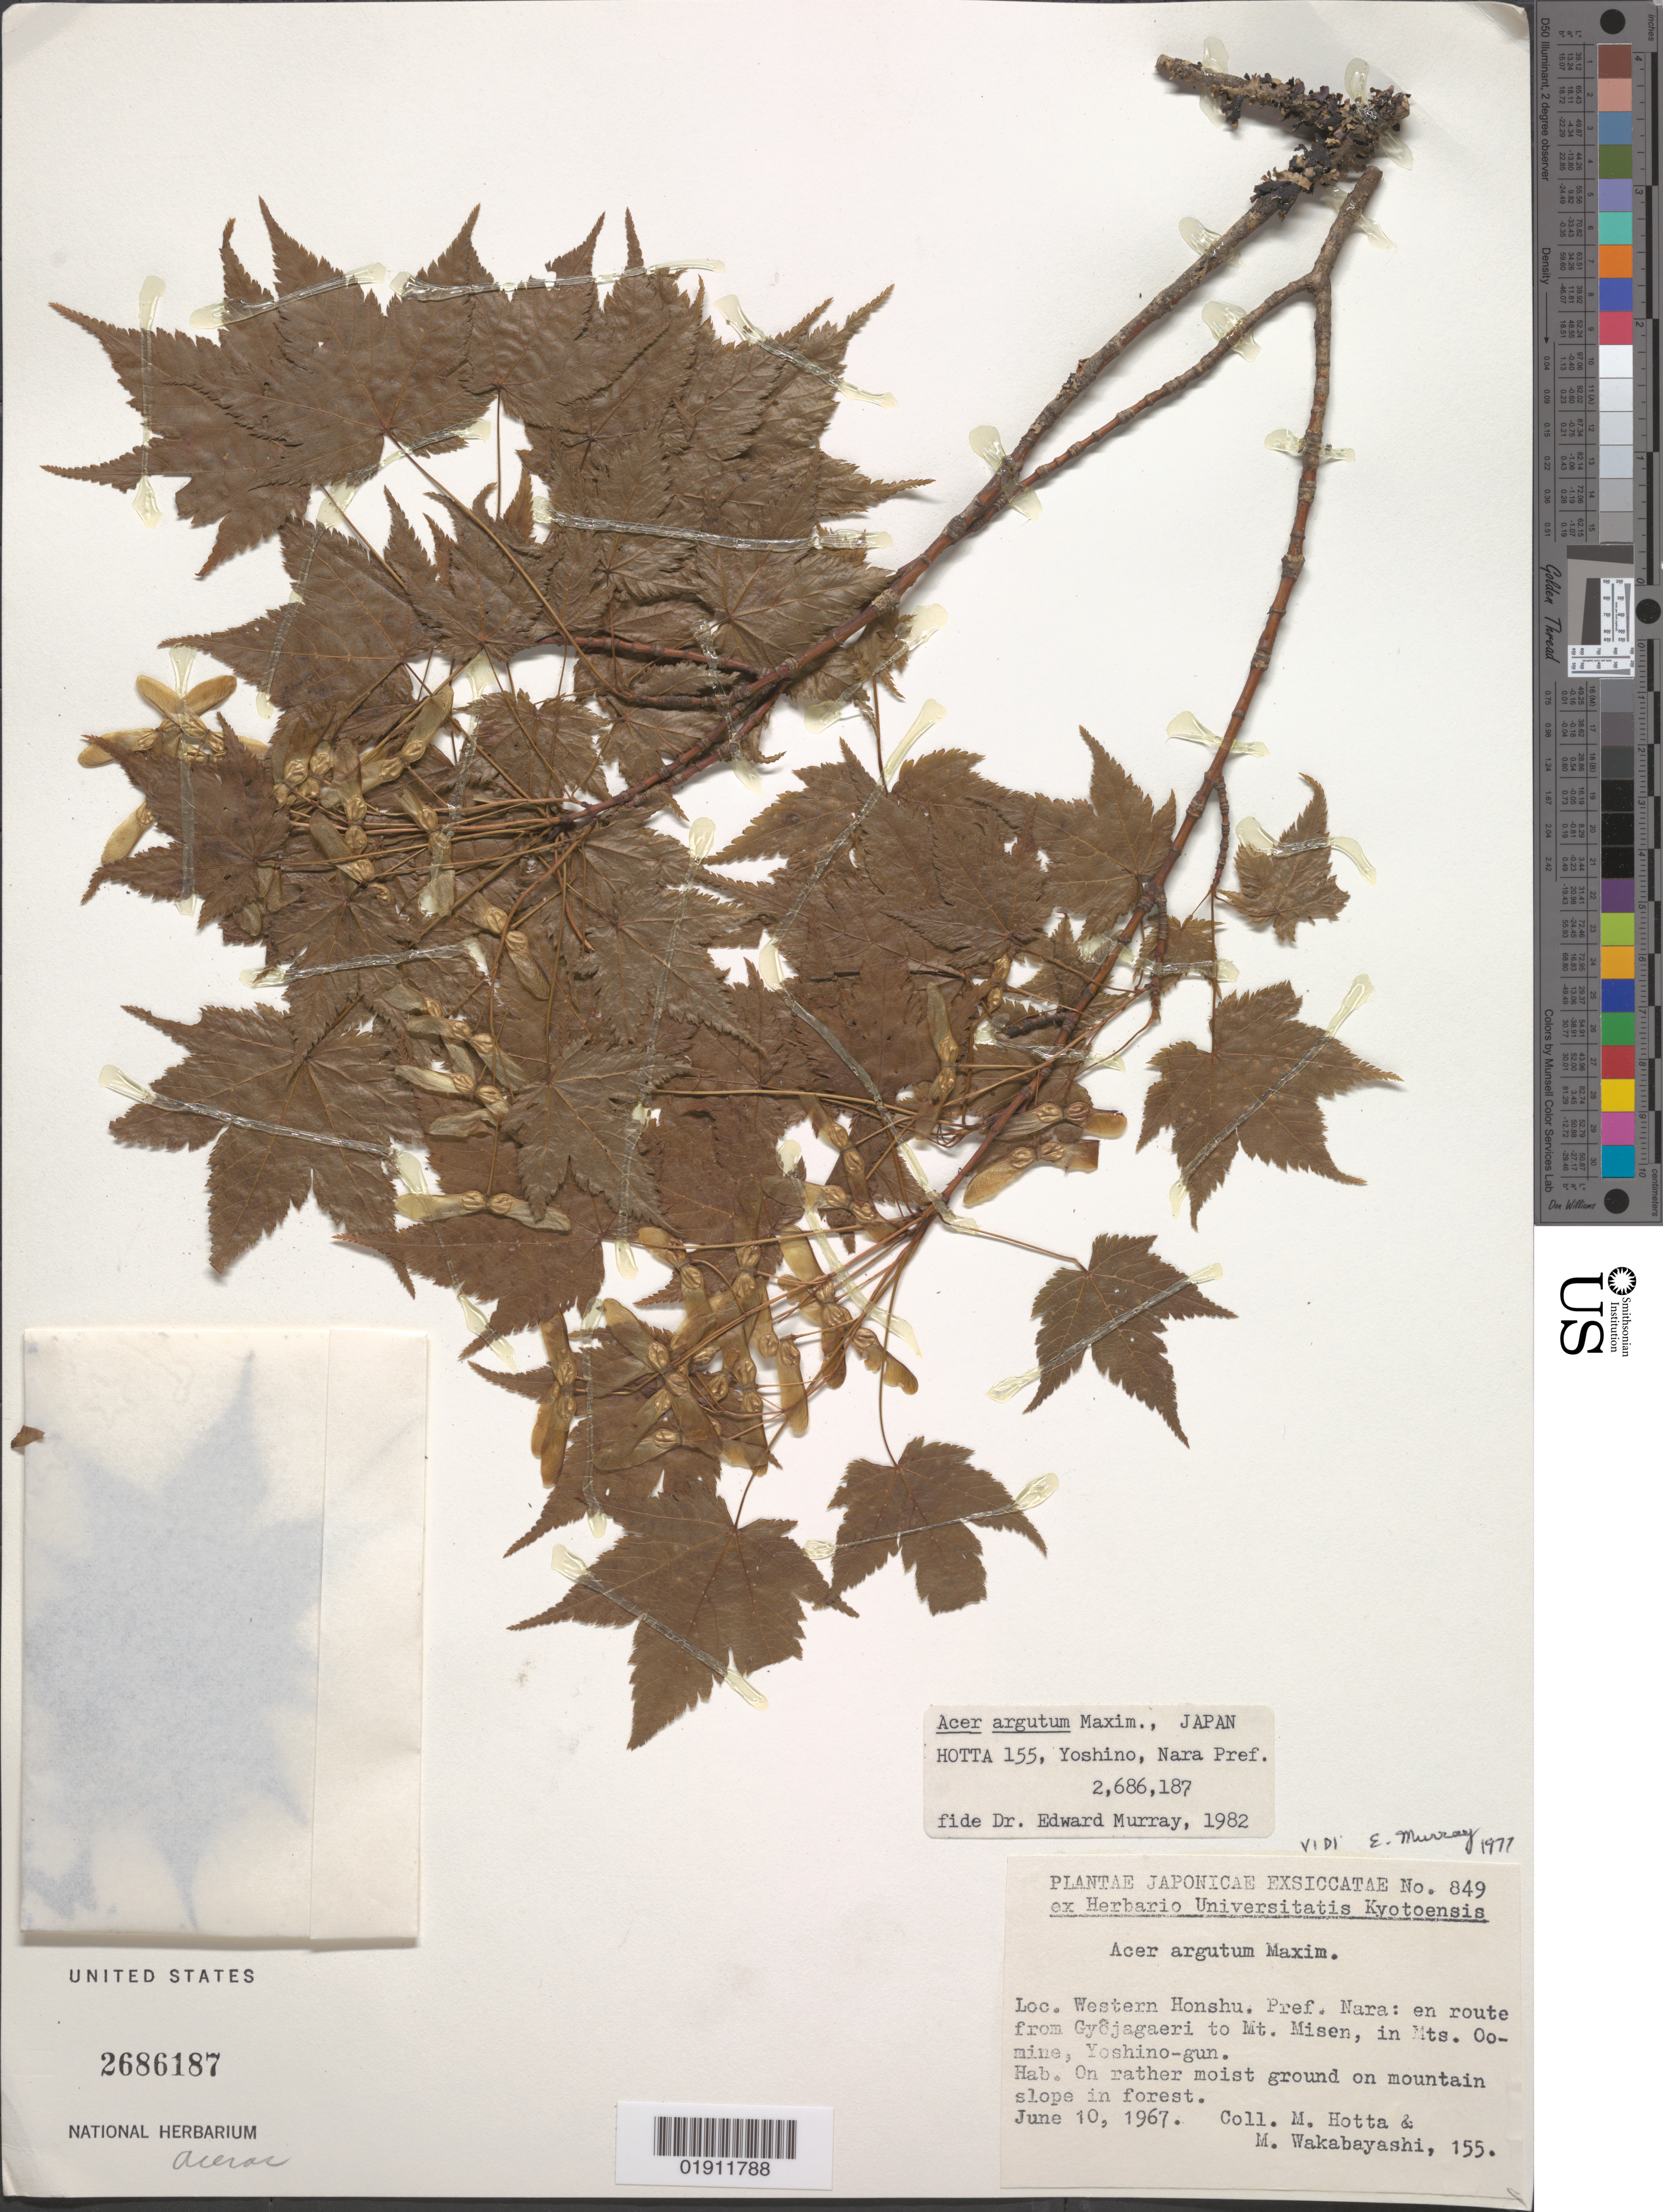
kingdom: Plantae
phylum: Tracheophyta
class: Magnoliopsida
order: Sapindales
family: Sapindaceae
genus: Acer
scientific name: Acer argutum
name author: Maxim.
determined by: Murray, Edward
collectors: M. Hotta & M. Wakabayashi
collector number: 155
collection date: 1967-06-10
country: Japan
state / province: Nara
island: Honshu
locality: Gyôjagaeri to Mt. Misen, in Mts. Oomine, Yoshino-gun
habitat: On rather moist ground on mountain slope in forest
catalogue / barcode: US 2686187